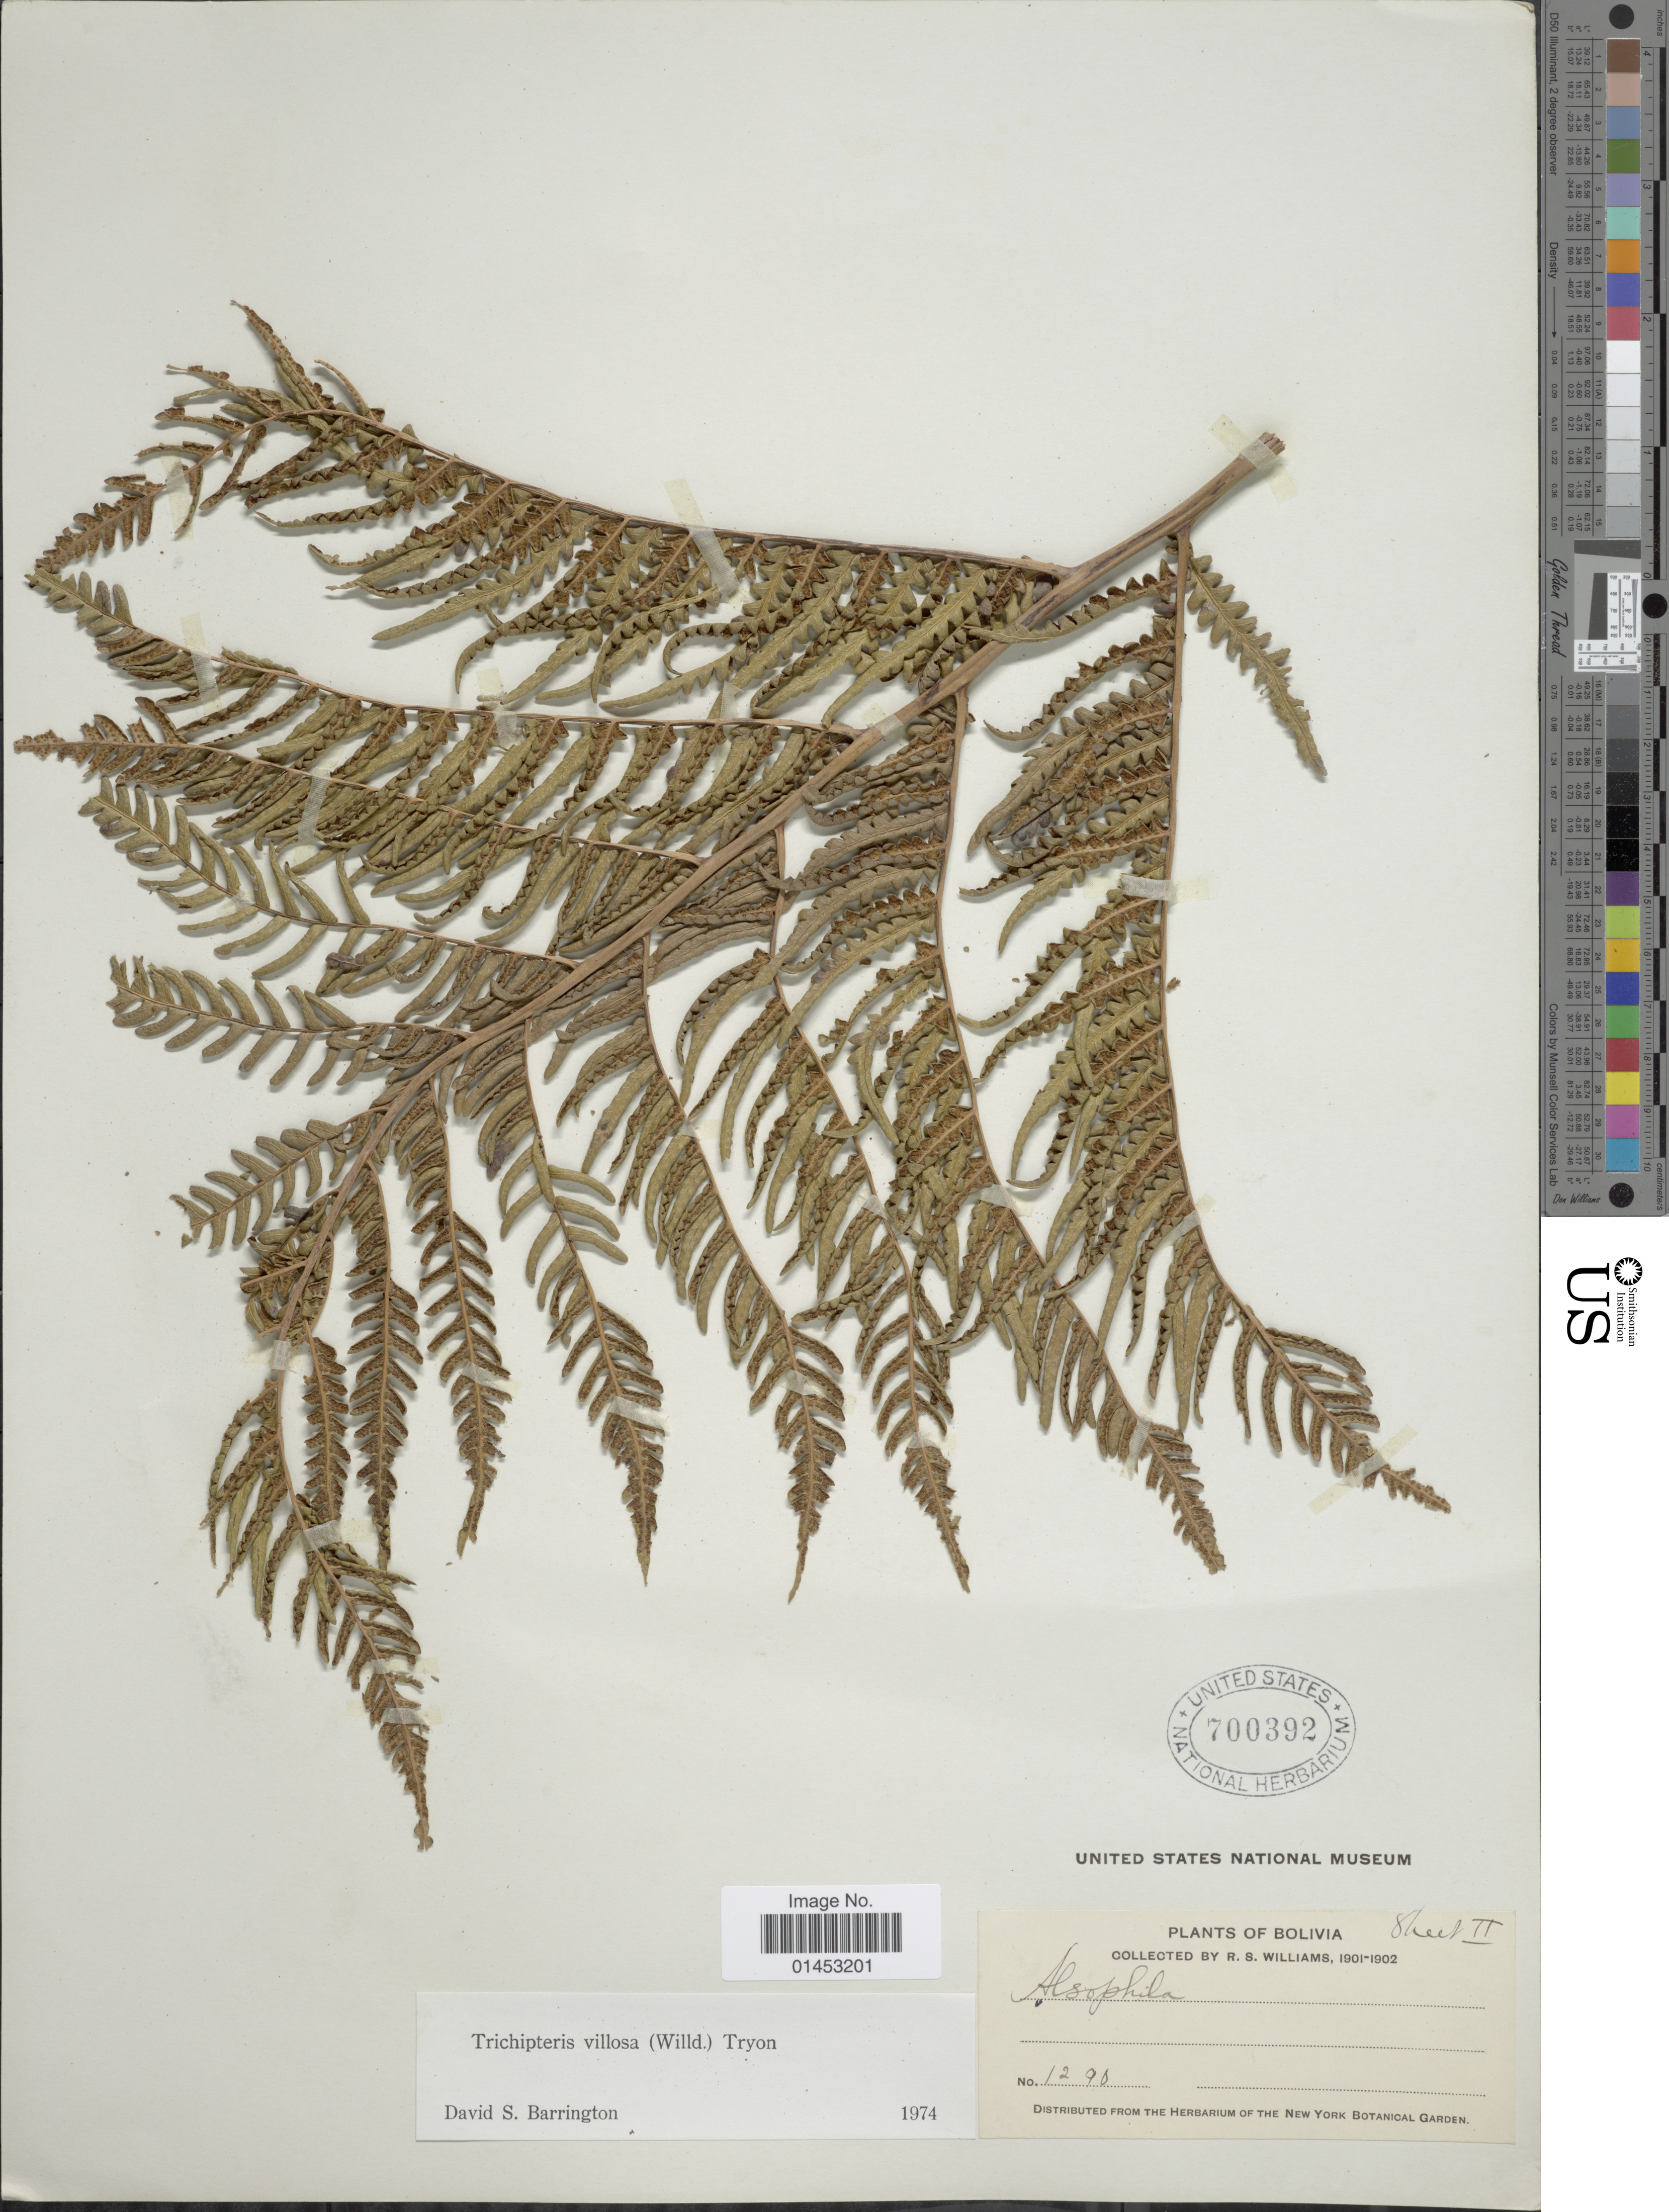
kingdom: Plantae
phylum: Tracheophyta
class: Polypodiopsida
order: Cyatheales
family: Cyatheaceae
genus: Cyathea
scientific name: Cyathea villosa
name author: Humb. & Bonpl. ex Willd.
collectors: R. S. Williams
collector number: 1290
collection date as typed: Aug. 31, 1902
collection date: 1902-08-31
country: Bolivia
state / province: La Paz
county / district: Franz Tamayo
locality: Near Apolo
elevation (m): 1829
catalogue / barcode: US 700392